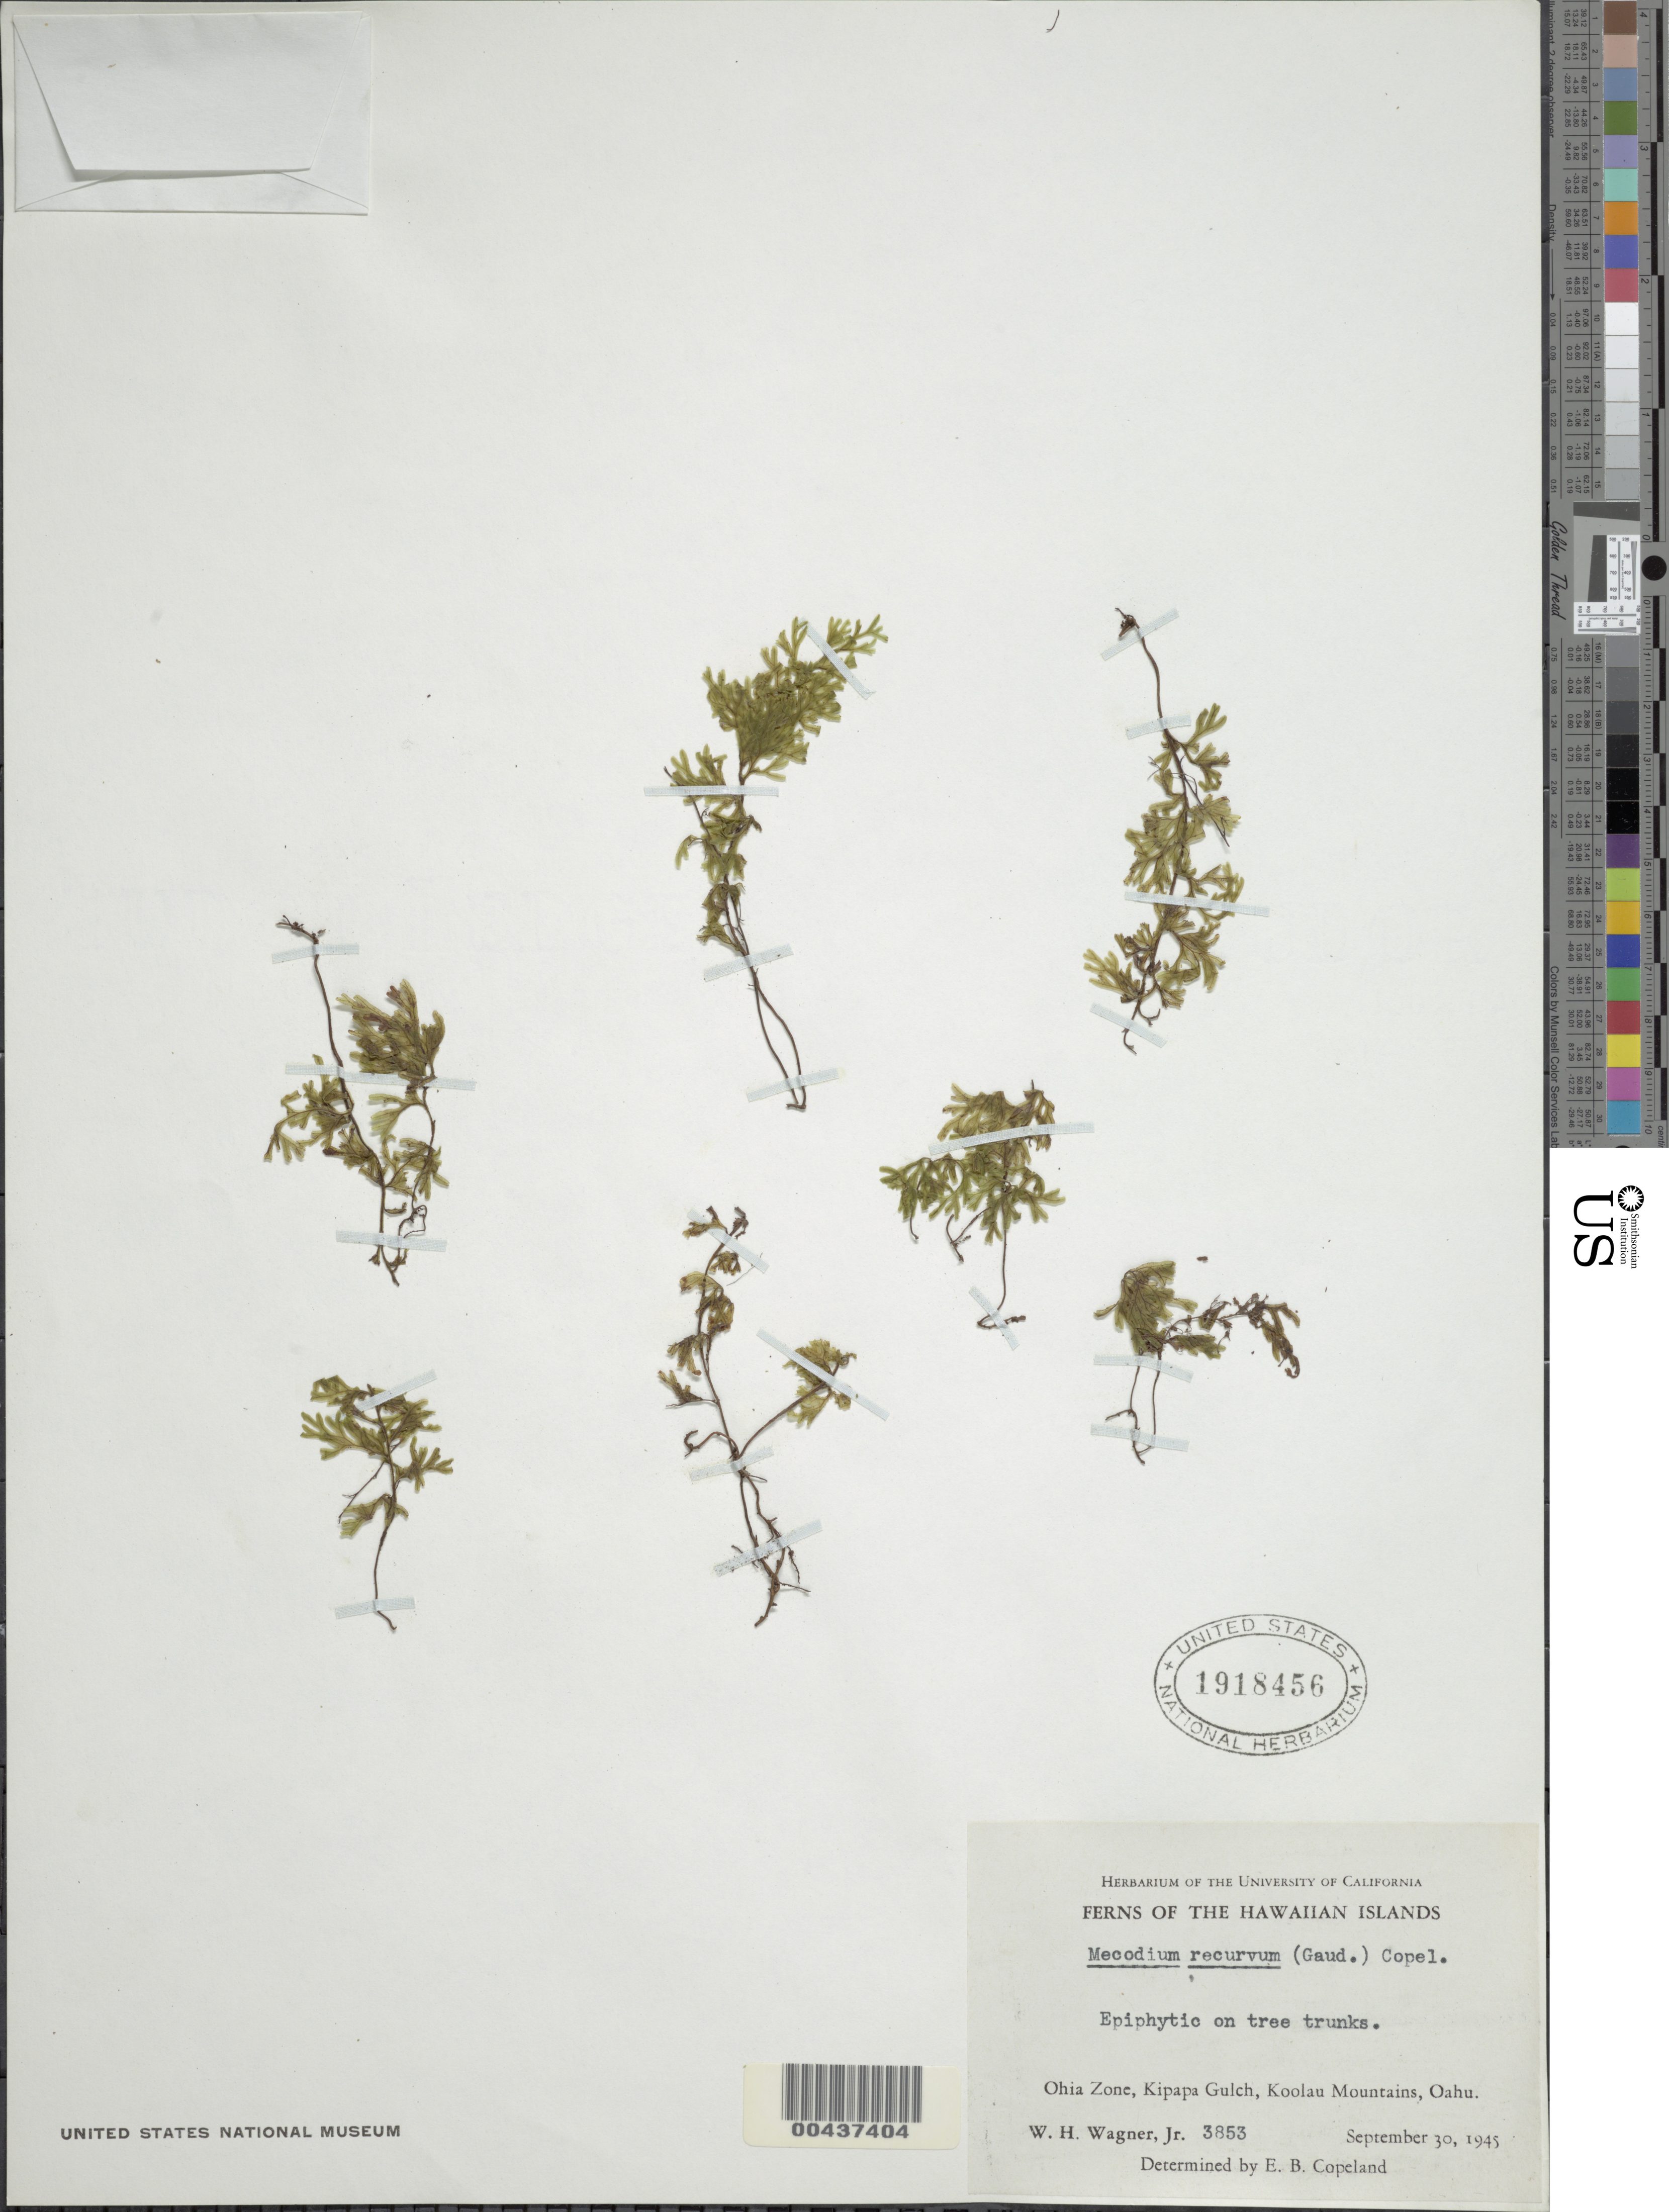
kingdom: Plantae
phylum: Tracheophyta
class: Polypodiopsida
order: Hymenophyllales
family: Hymenophyllaceae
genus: Hymenophyllum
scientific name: Hymenophyllum recurvum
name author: Gaudich.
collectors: W. H. Wagner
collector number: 3853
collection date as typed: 30 Sep 1945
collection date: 1945-09-30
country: United States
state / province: Hawaii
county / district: Honolulu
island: Oahu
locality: Ohia Zone, Kipapa Gulch, Koolau Mountains, Oahu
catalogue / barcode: US 1918456